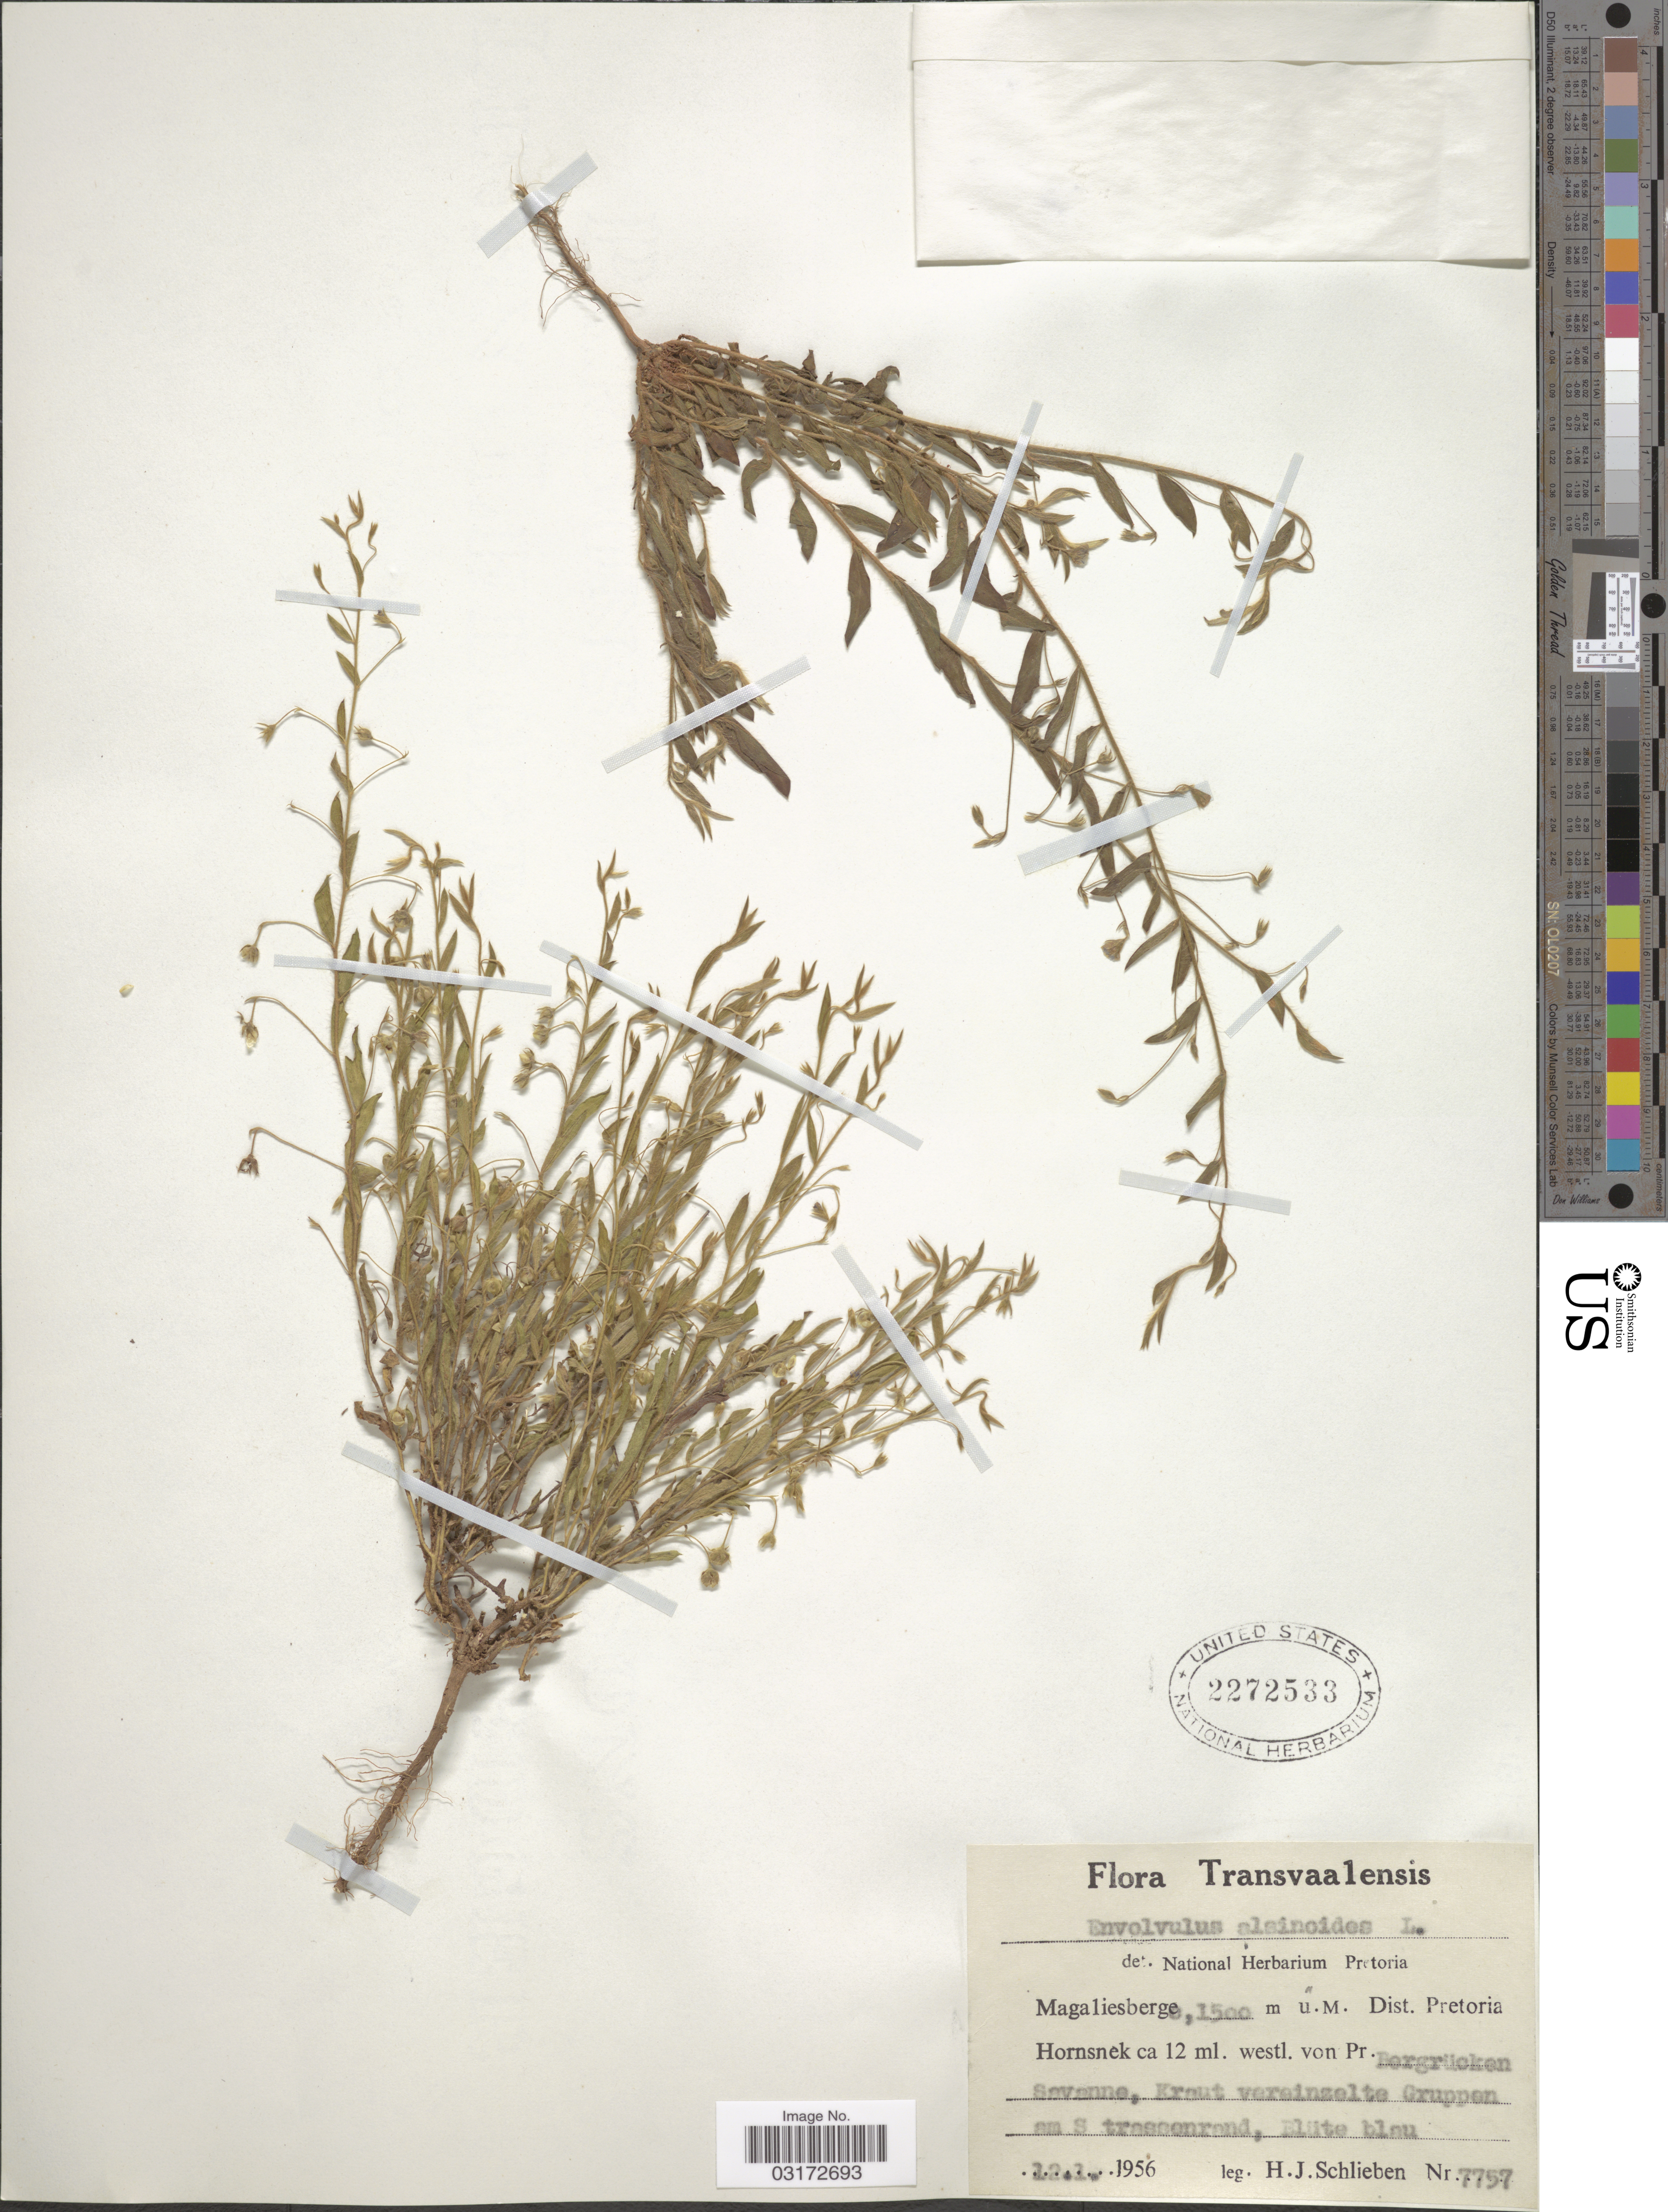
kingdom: Plantae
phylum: Tracheophyta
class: Magnoliopsida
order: Solanales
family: Convolvulaceae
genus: Evolvulus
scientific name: Evolvulus alsinoides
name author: (L.) L.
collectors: H. J. Schlieben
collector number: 7757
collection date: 1956-01-12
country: South Africa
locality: Transvaalensis. Magaliesberge, Dist. Pretoria Hornsnek ca 12 ml. westl. von Pr. Bergrücken.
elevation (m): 1500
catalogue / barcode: US 2272533